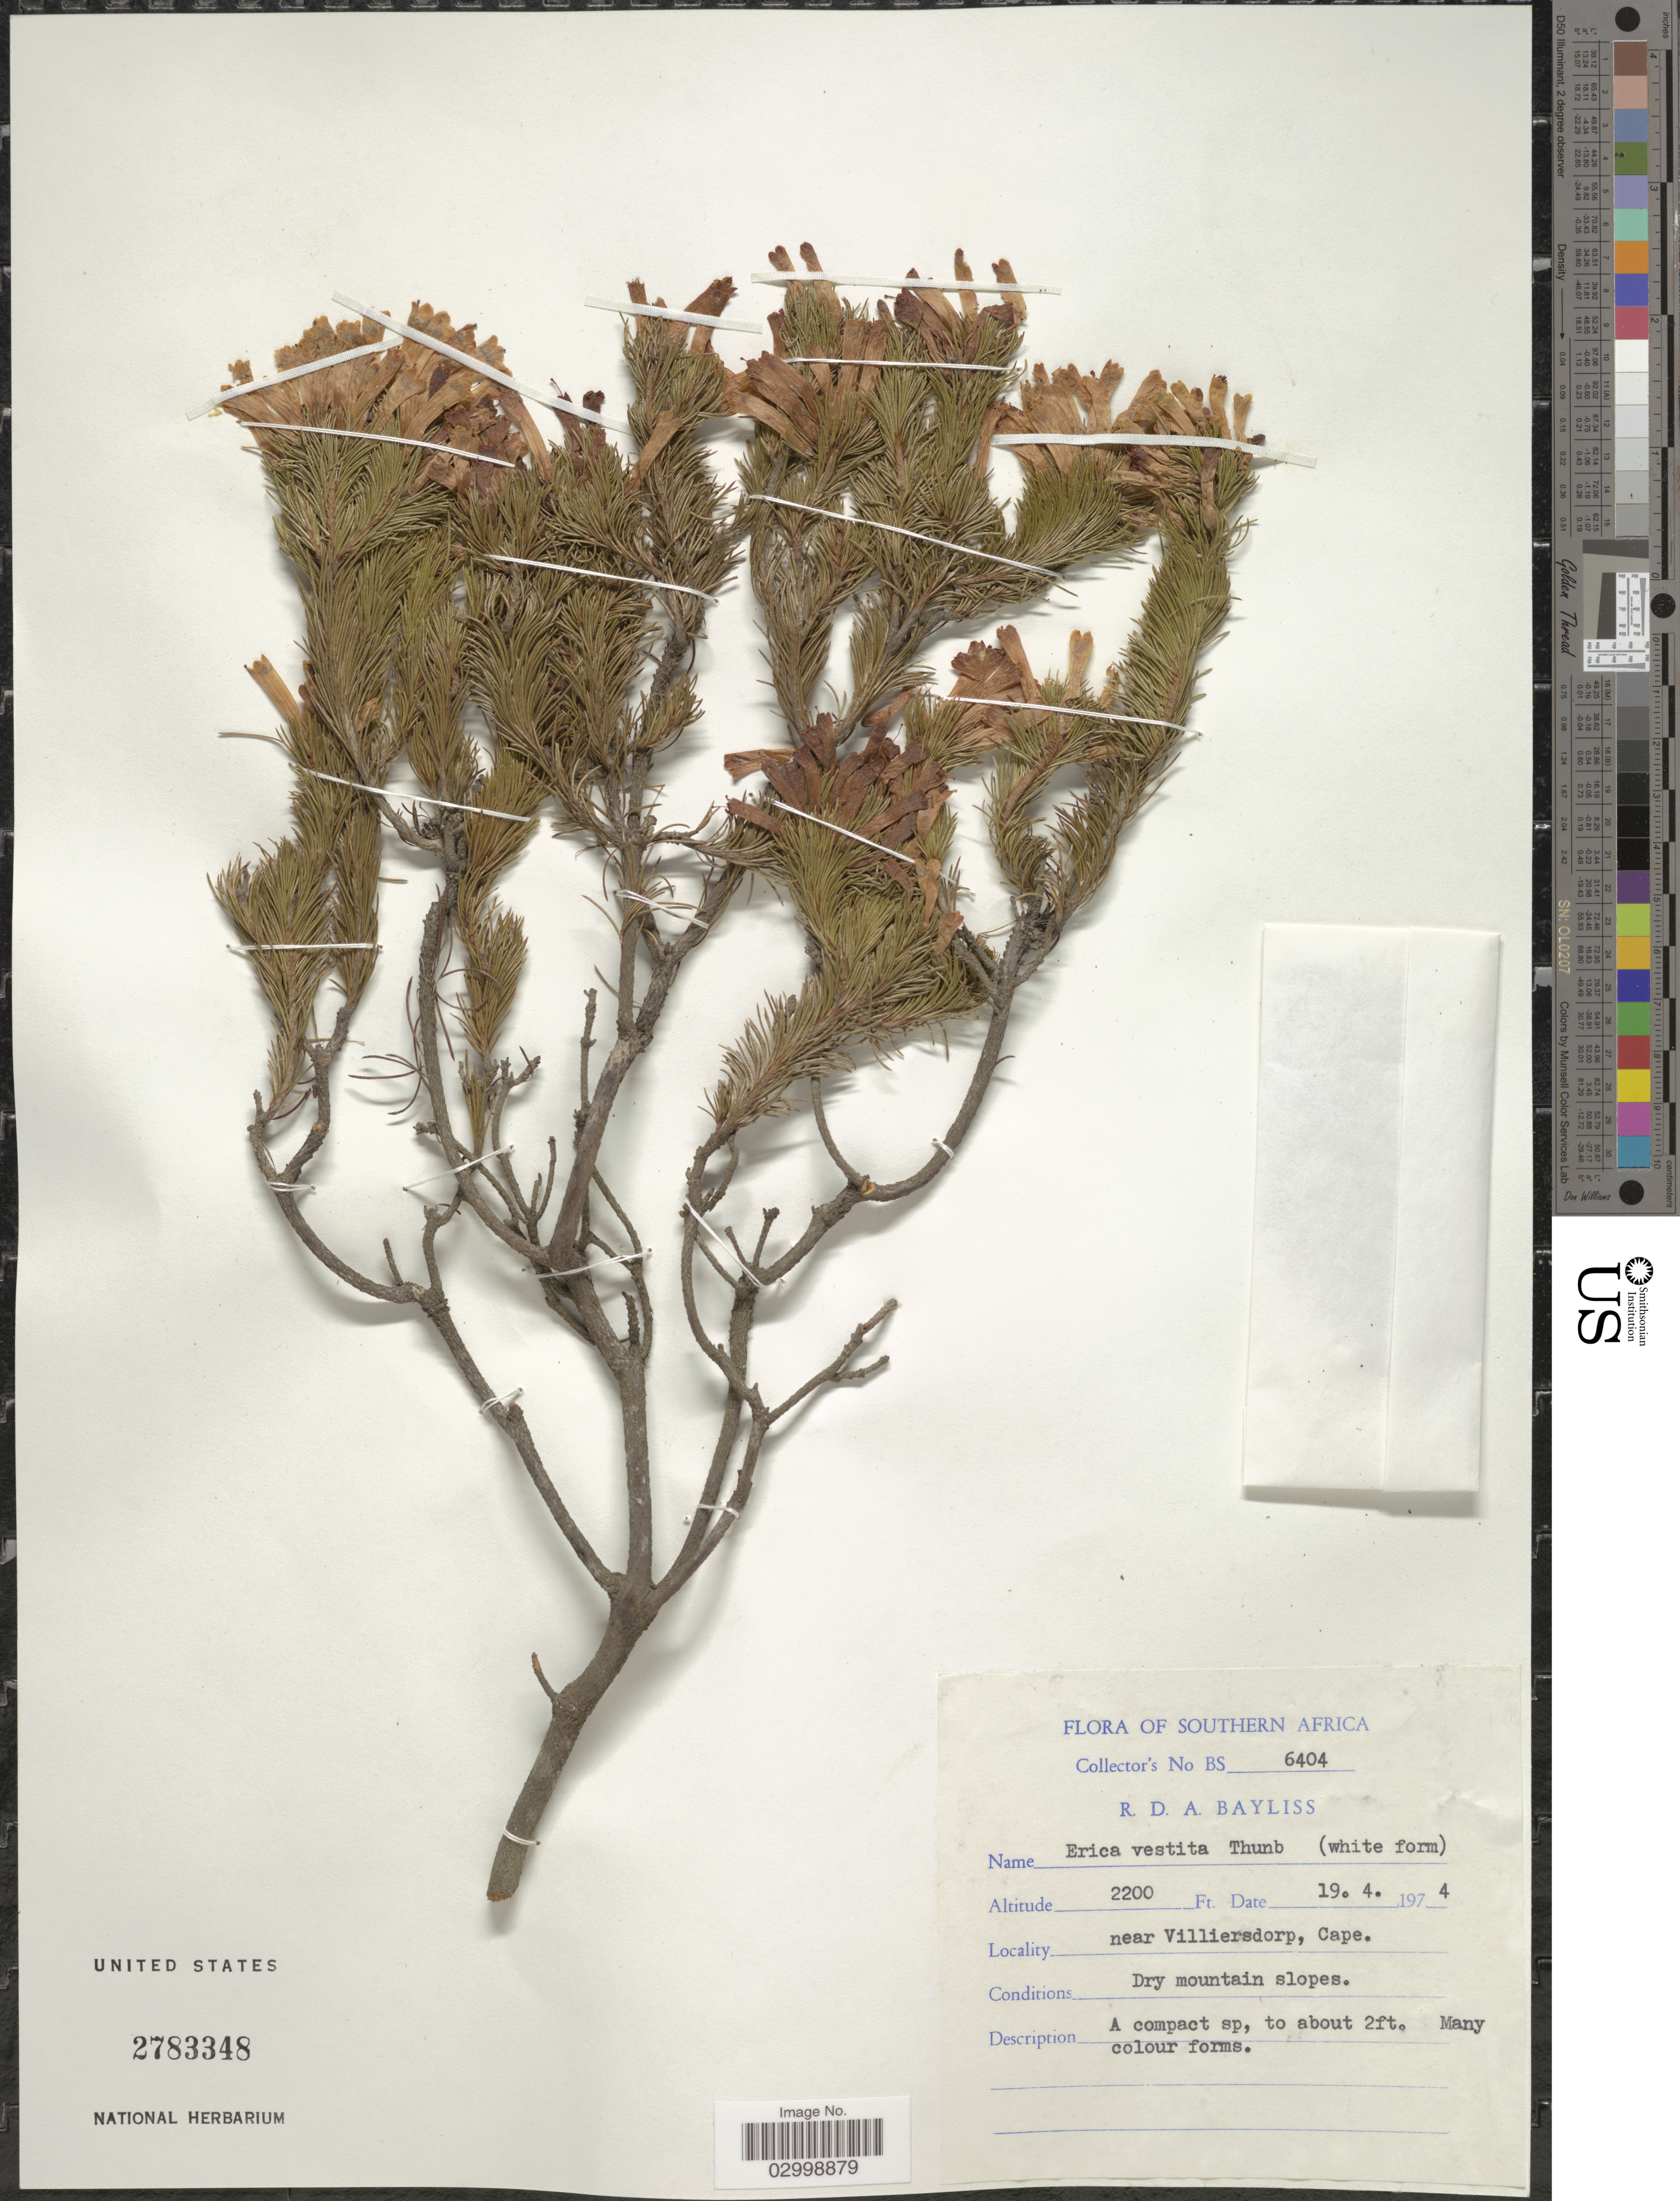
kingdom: Plantae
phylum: Tracheophyta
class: Magnoliopsida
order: Ericales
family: Ericaceae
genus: Erica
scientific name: Erica vestita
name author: Thunb.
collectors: R. Bayliss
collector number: BS6404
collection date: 1974-04-19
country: South Africa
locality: Southern Africa, near Villiersdorp, Cape.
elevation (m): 671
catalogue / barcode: US 2783348